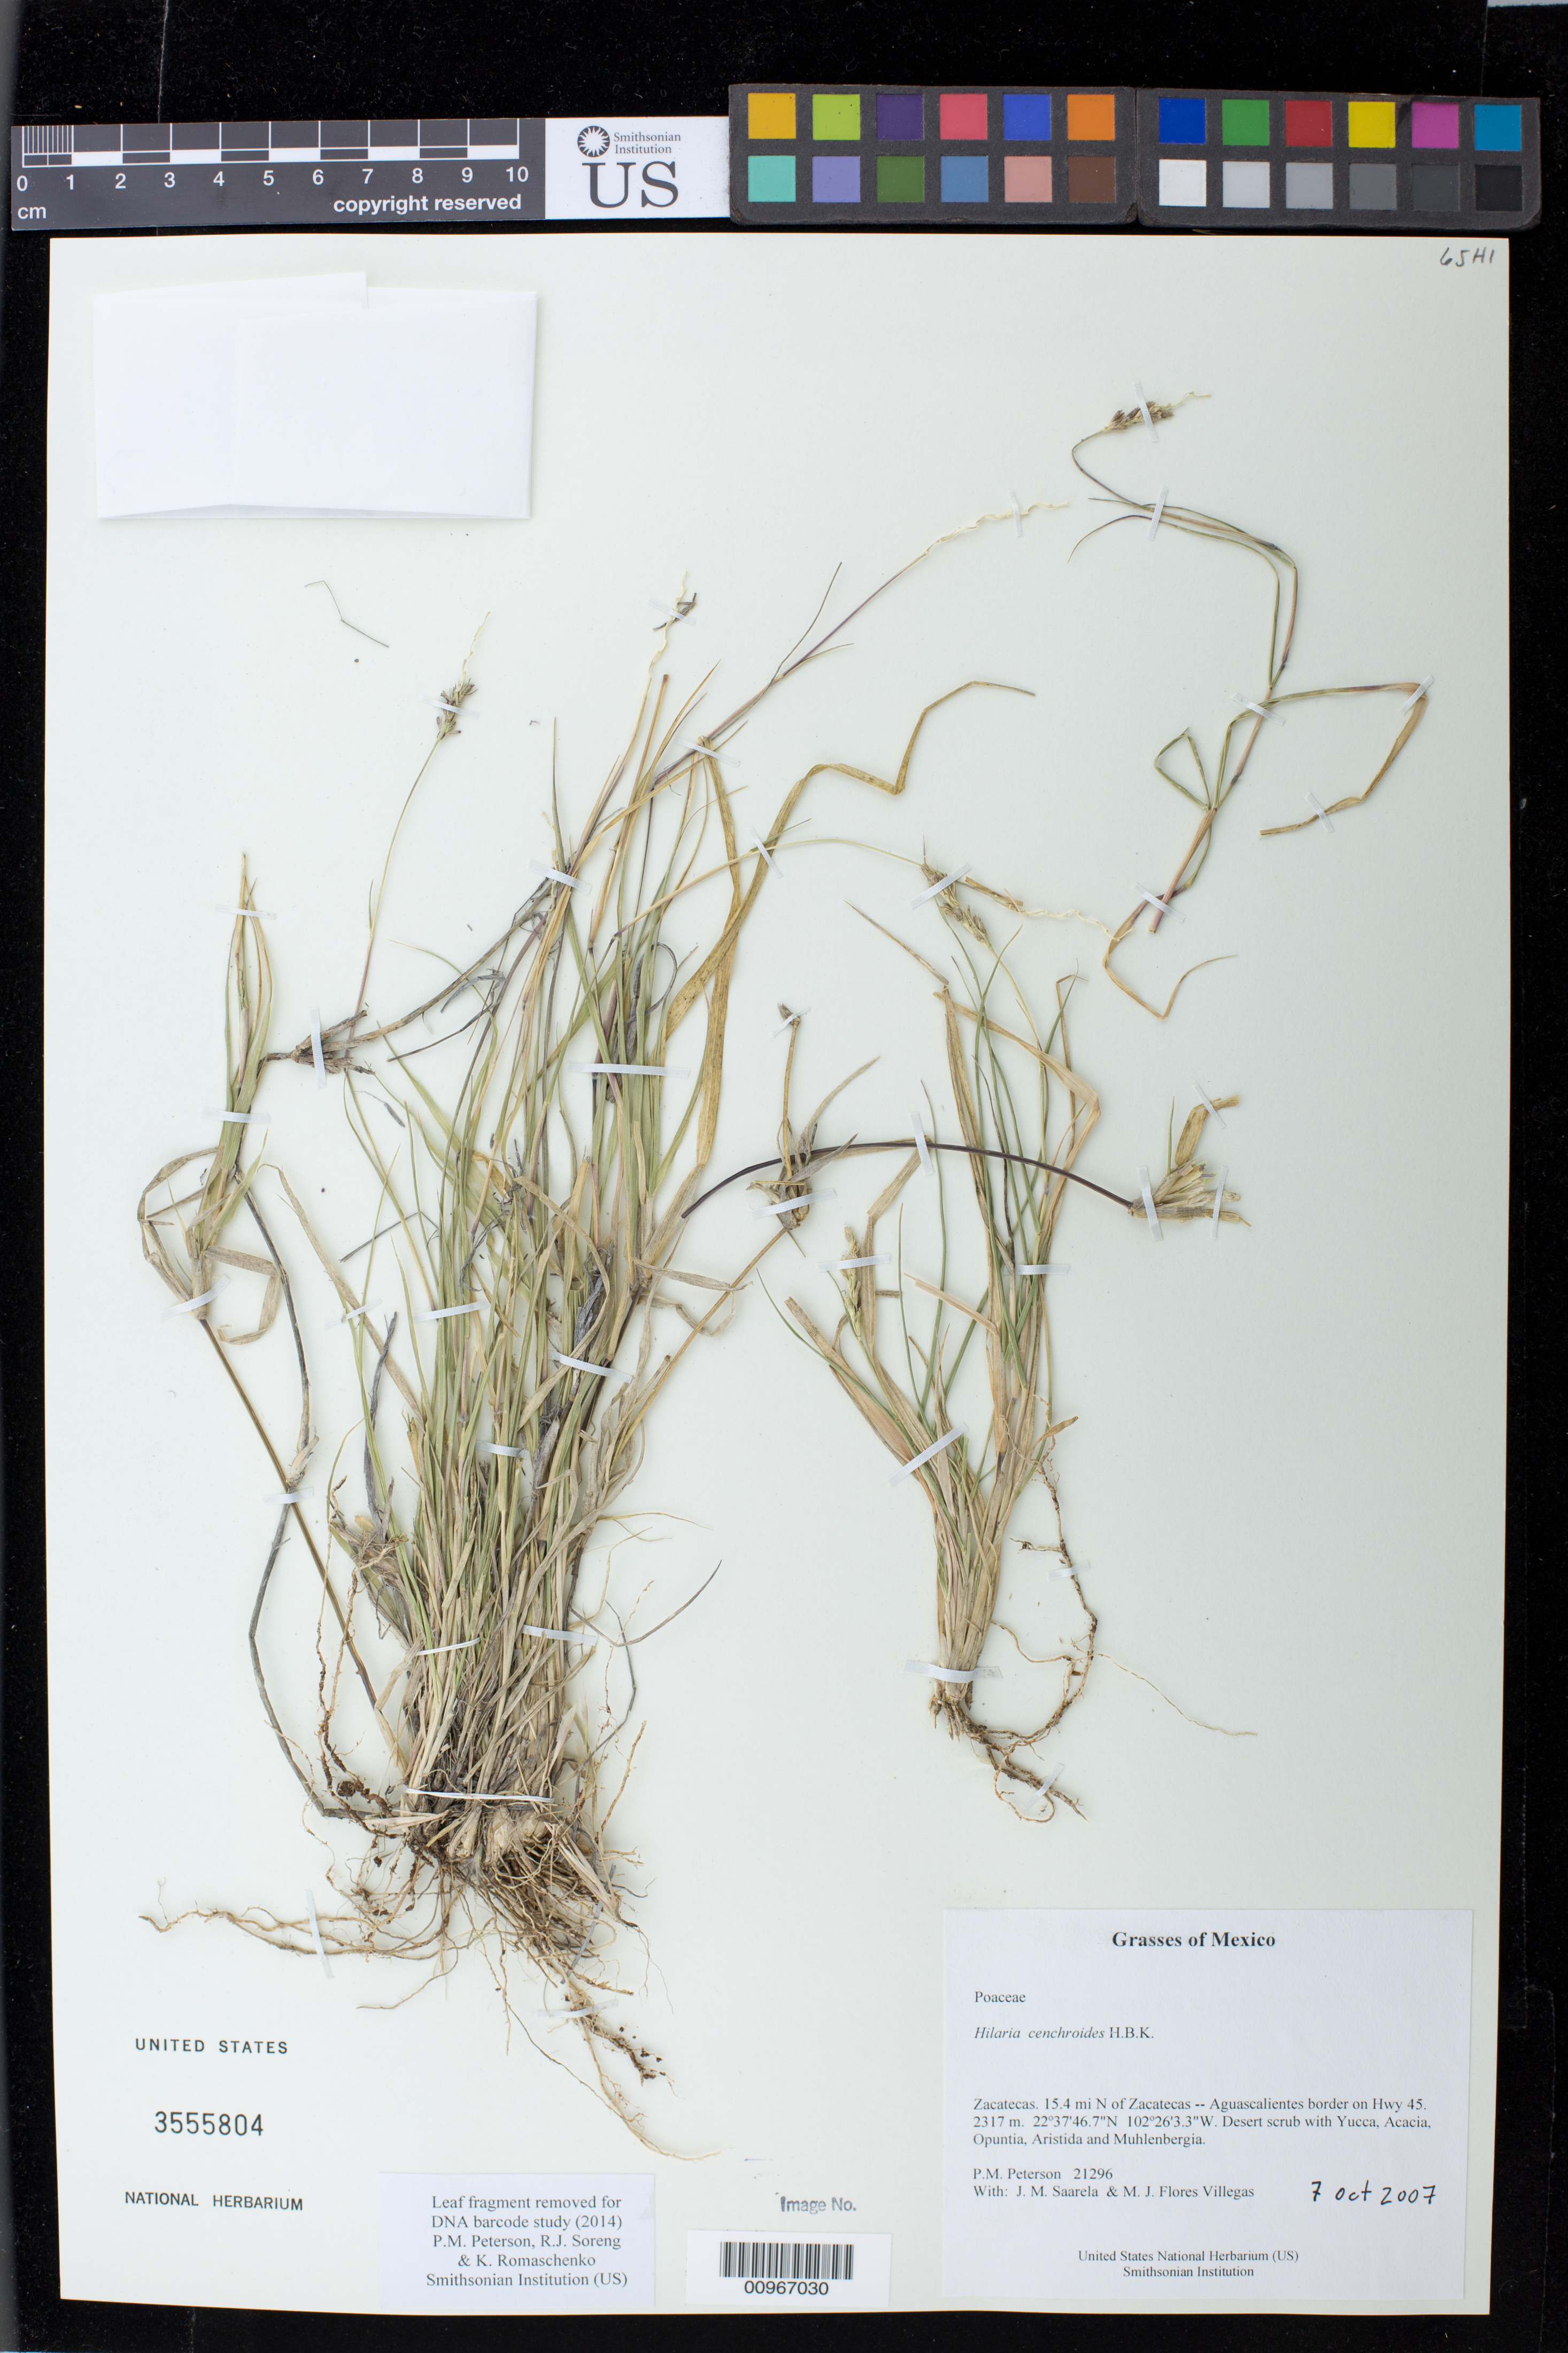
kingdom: Plantae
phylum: Tracheophyta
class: Liliopsida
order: Poales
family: Poaceae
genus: Hilaria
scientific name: Hilaria cenchroides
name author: Kunth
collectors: P. M. Peterson, J. Saarela & M. Flores Villegas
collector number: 21296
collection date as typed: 07 Oct 2007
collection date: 2007-10-07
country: Mexico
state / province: Zacatecas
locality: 15.4 mi N of Zacatecas -- Aguascalientes border on Hwy 45.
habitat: Desert scrub with Yucca, Acacia, Opuntia, Aristida and Muhlenbergia.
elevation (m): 2317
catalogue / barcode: US 3555804